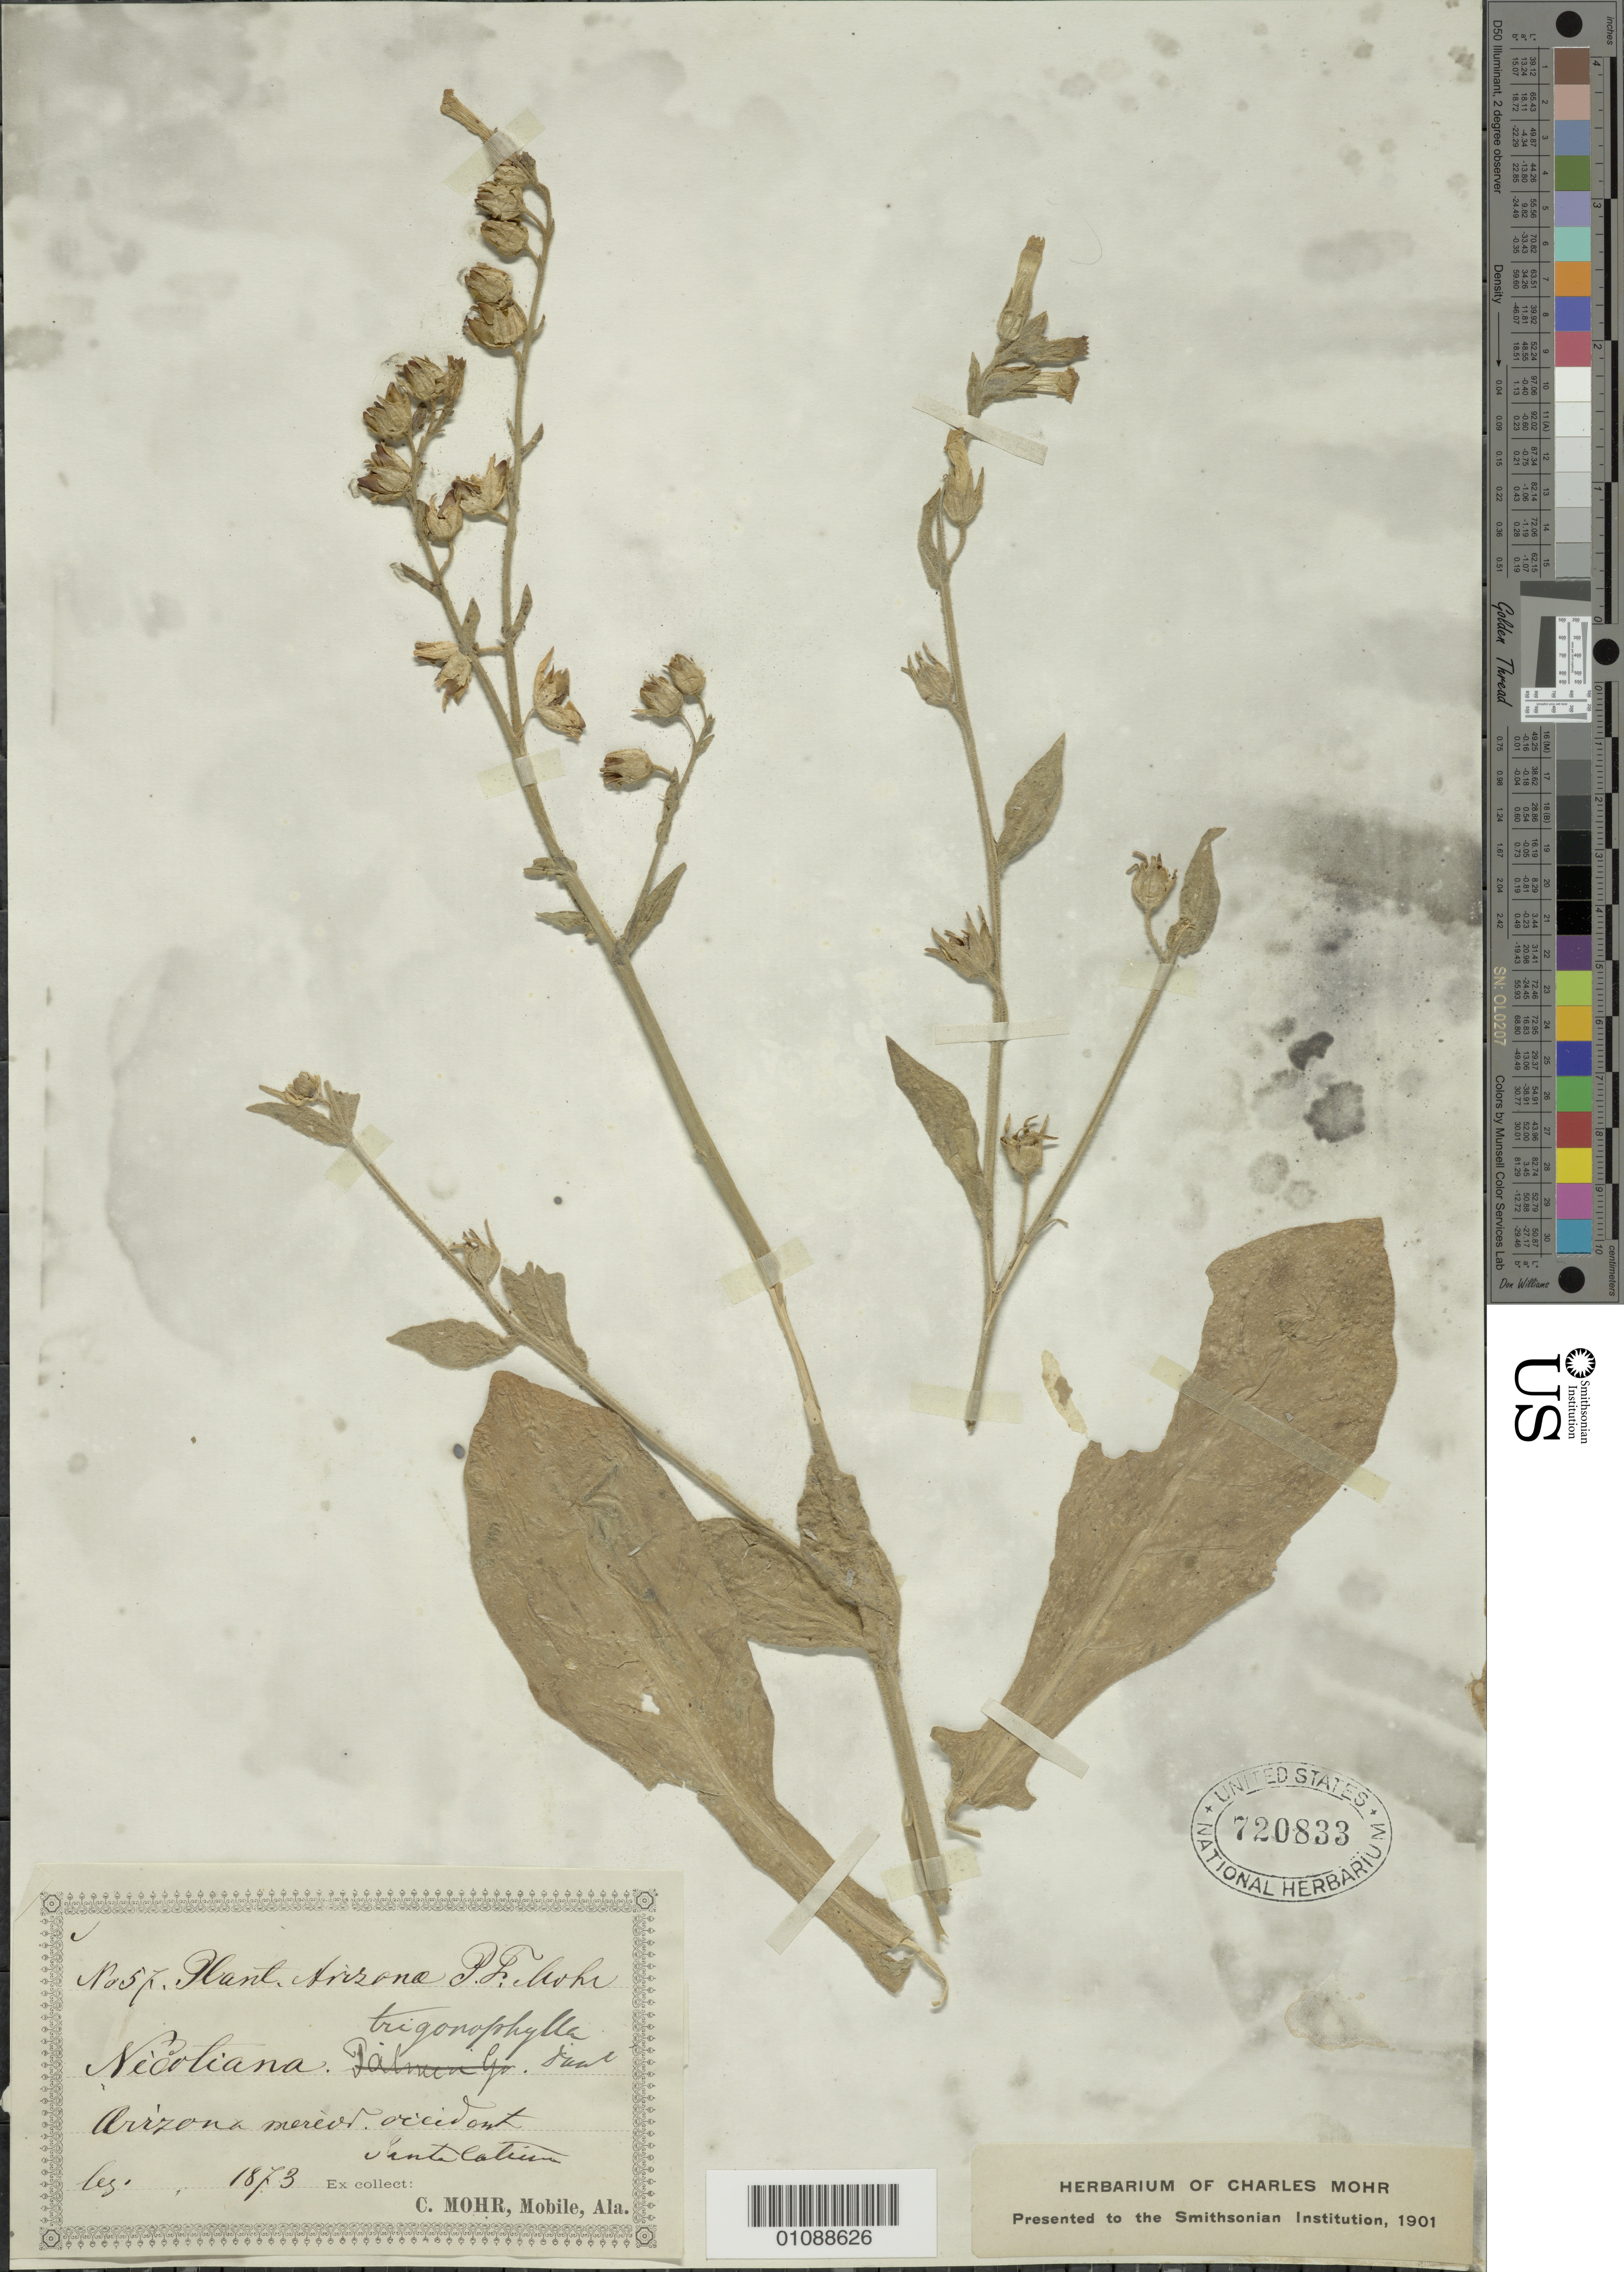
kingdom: Plantae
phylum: Tracheophyta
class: Magnoliopsida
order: Solanales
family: Solanaceae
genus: Nicotiana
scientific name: Nicotiana trigonophylla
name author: Dunal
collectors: Mohr, C. T. (herbarium)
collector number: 57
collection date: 1873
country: United States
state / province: Arizona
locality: Mereda occident Santa Catrina.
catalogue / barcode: US 720833